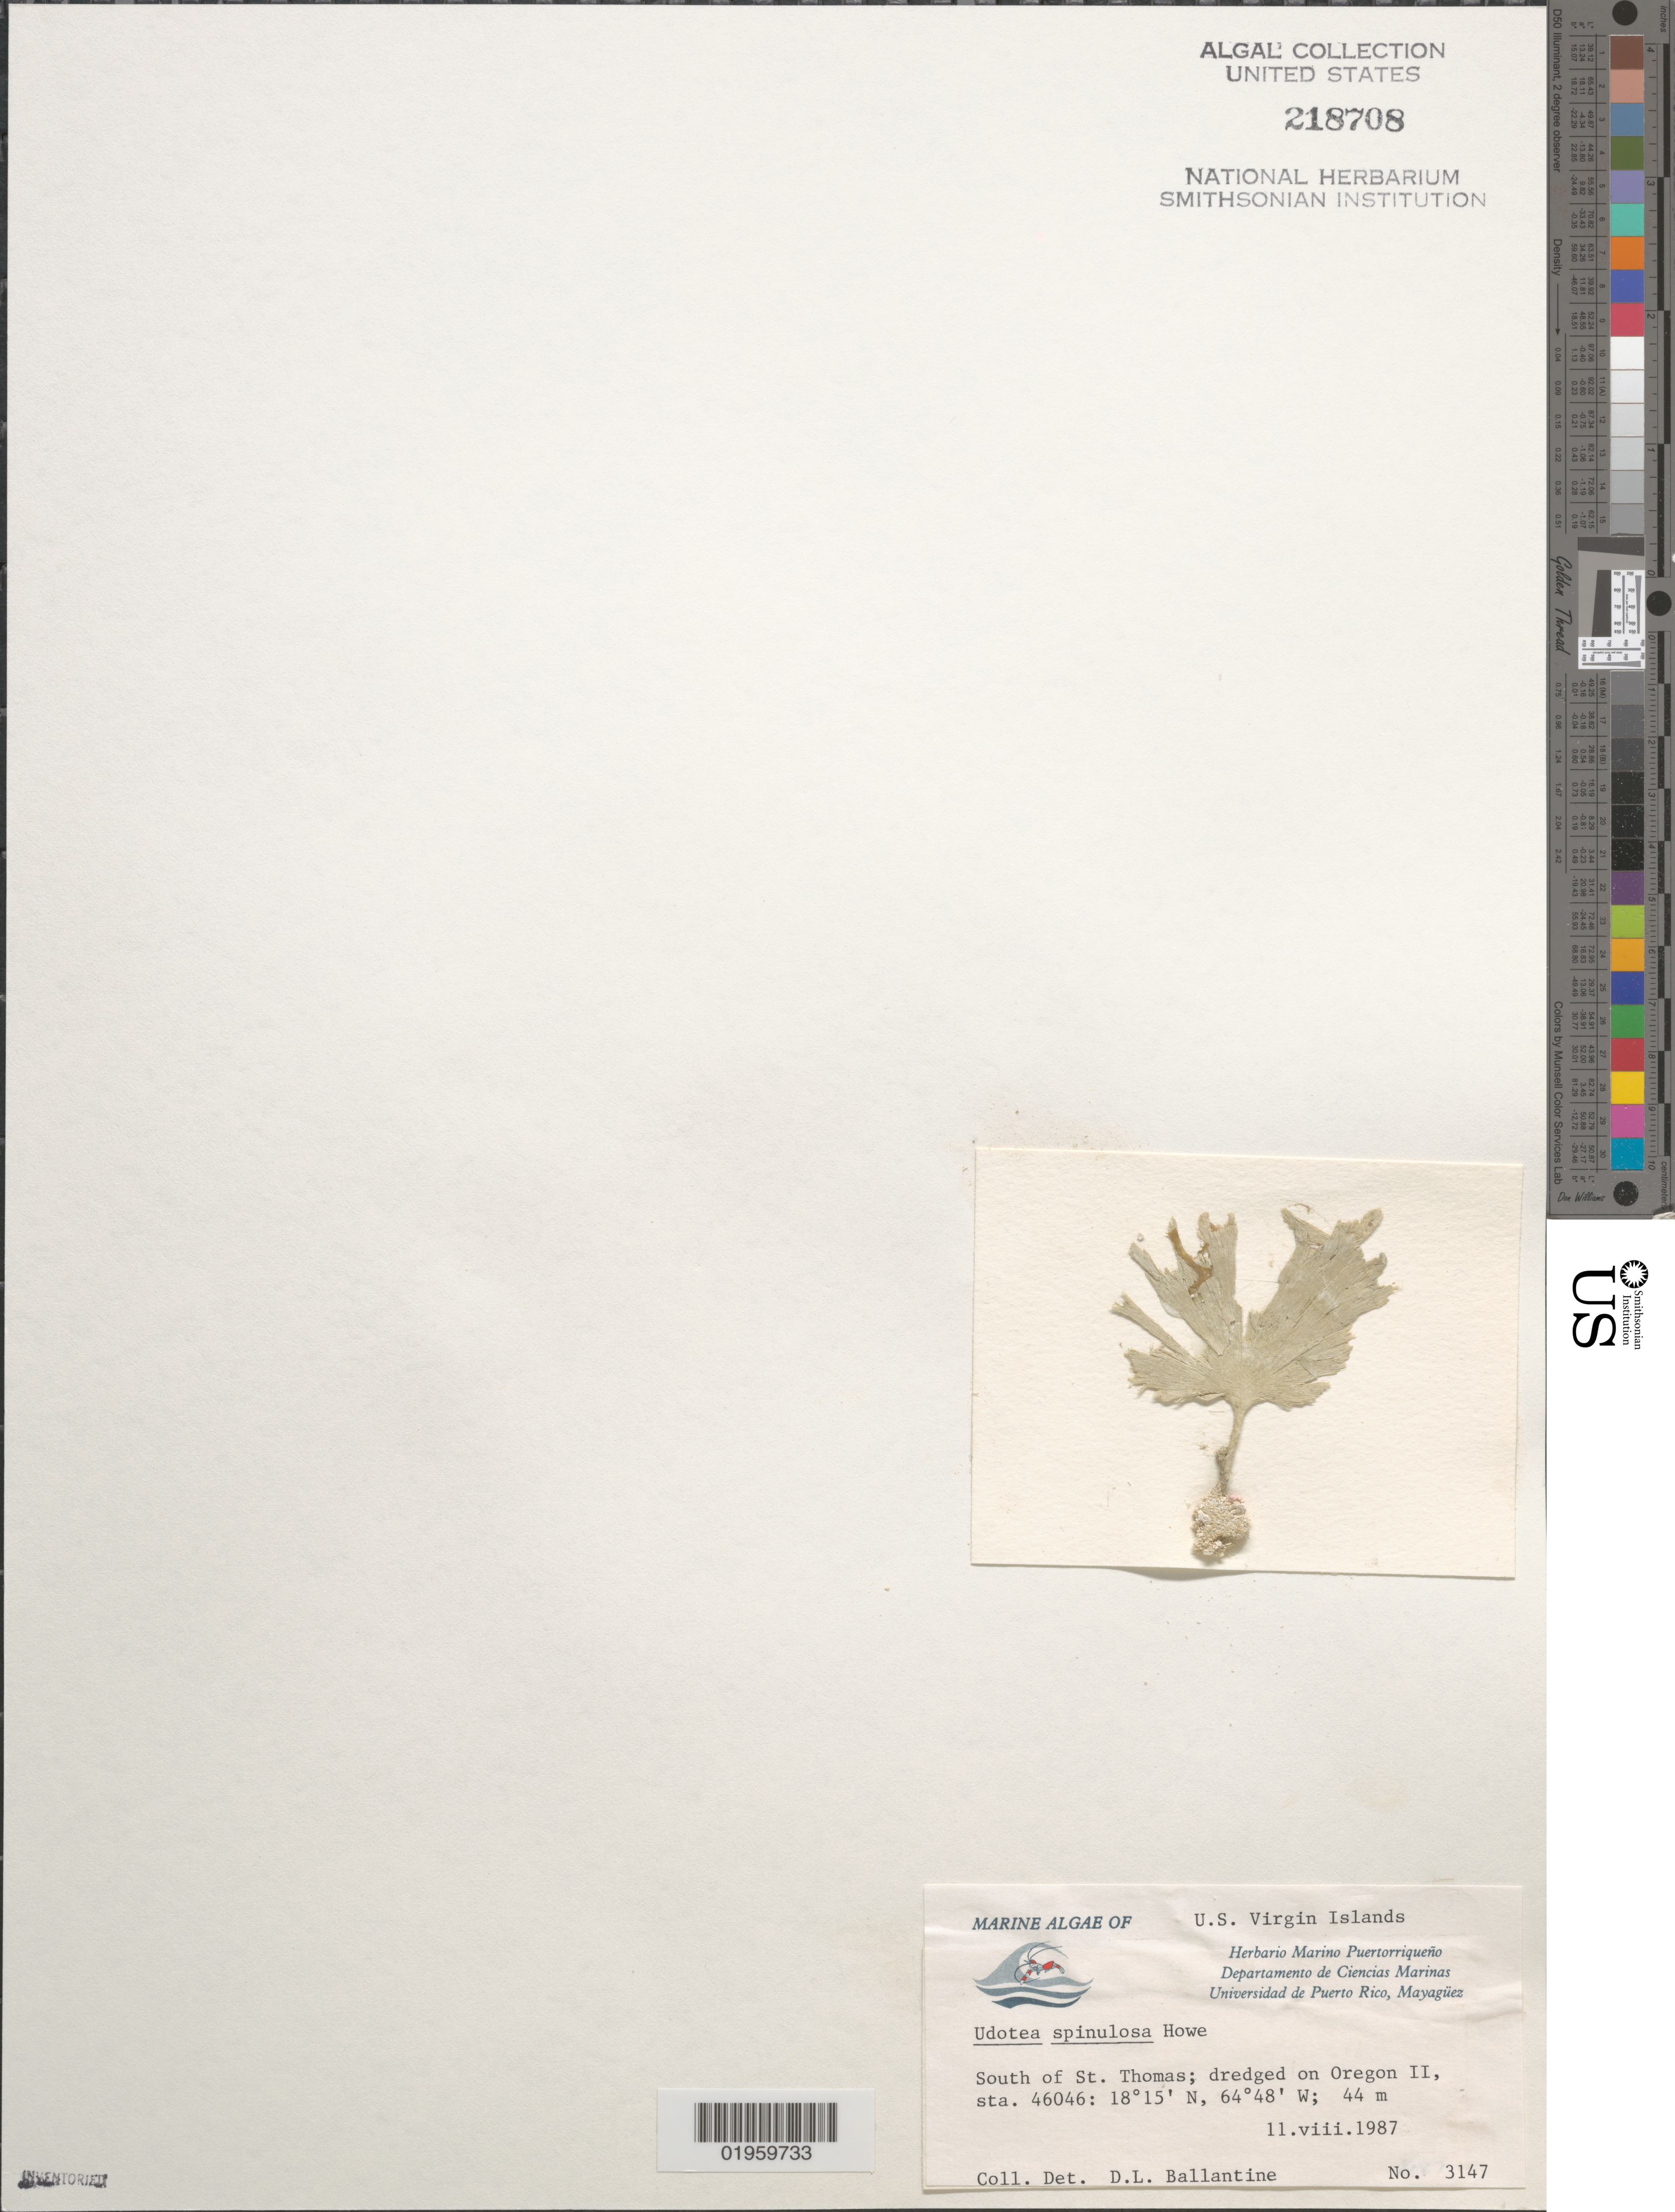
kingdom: Plantae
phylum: Chlorophyta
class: Ulvophyceae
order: Bryopsidales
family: Udoteaceae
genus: Udotea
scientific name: Udotea spinulosa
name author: M. Howe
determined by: Ballantine, D. L.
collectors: D.L. Ballantine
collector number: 3147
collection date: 1987-08-11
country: U.S. Virgin Islands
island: St. Thomas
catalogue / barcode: US 218708